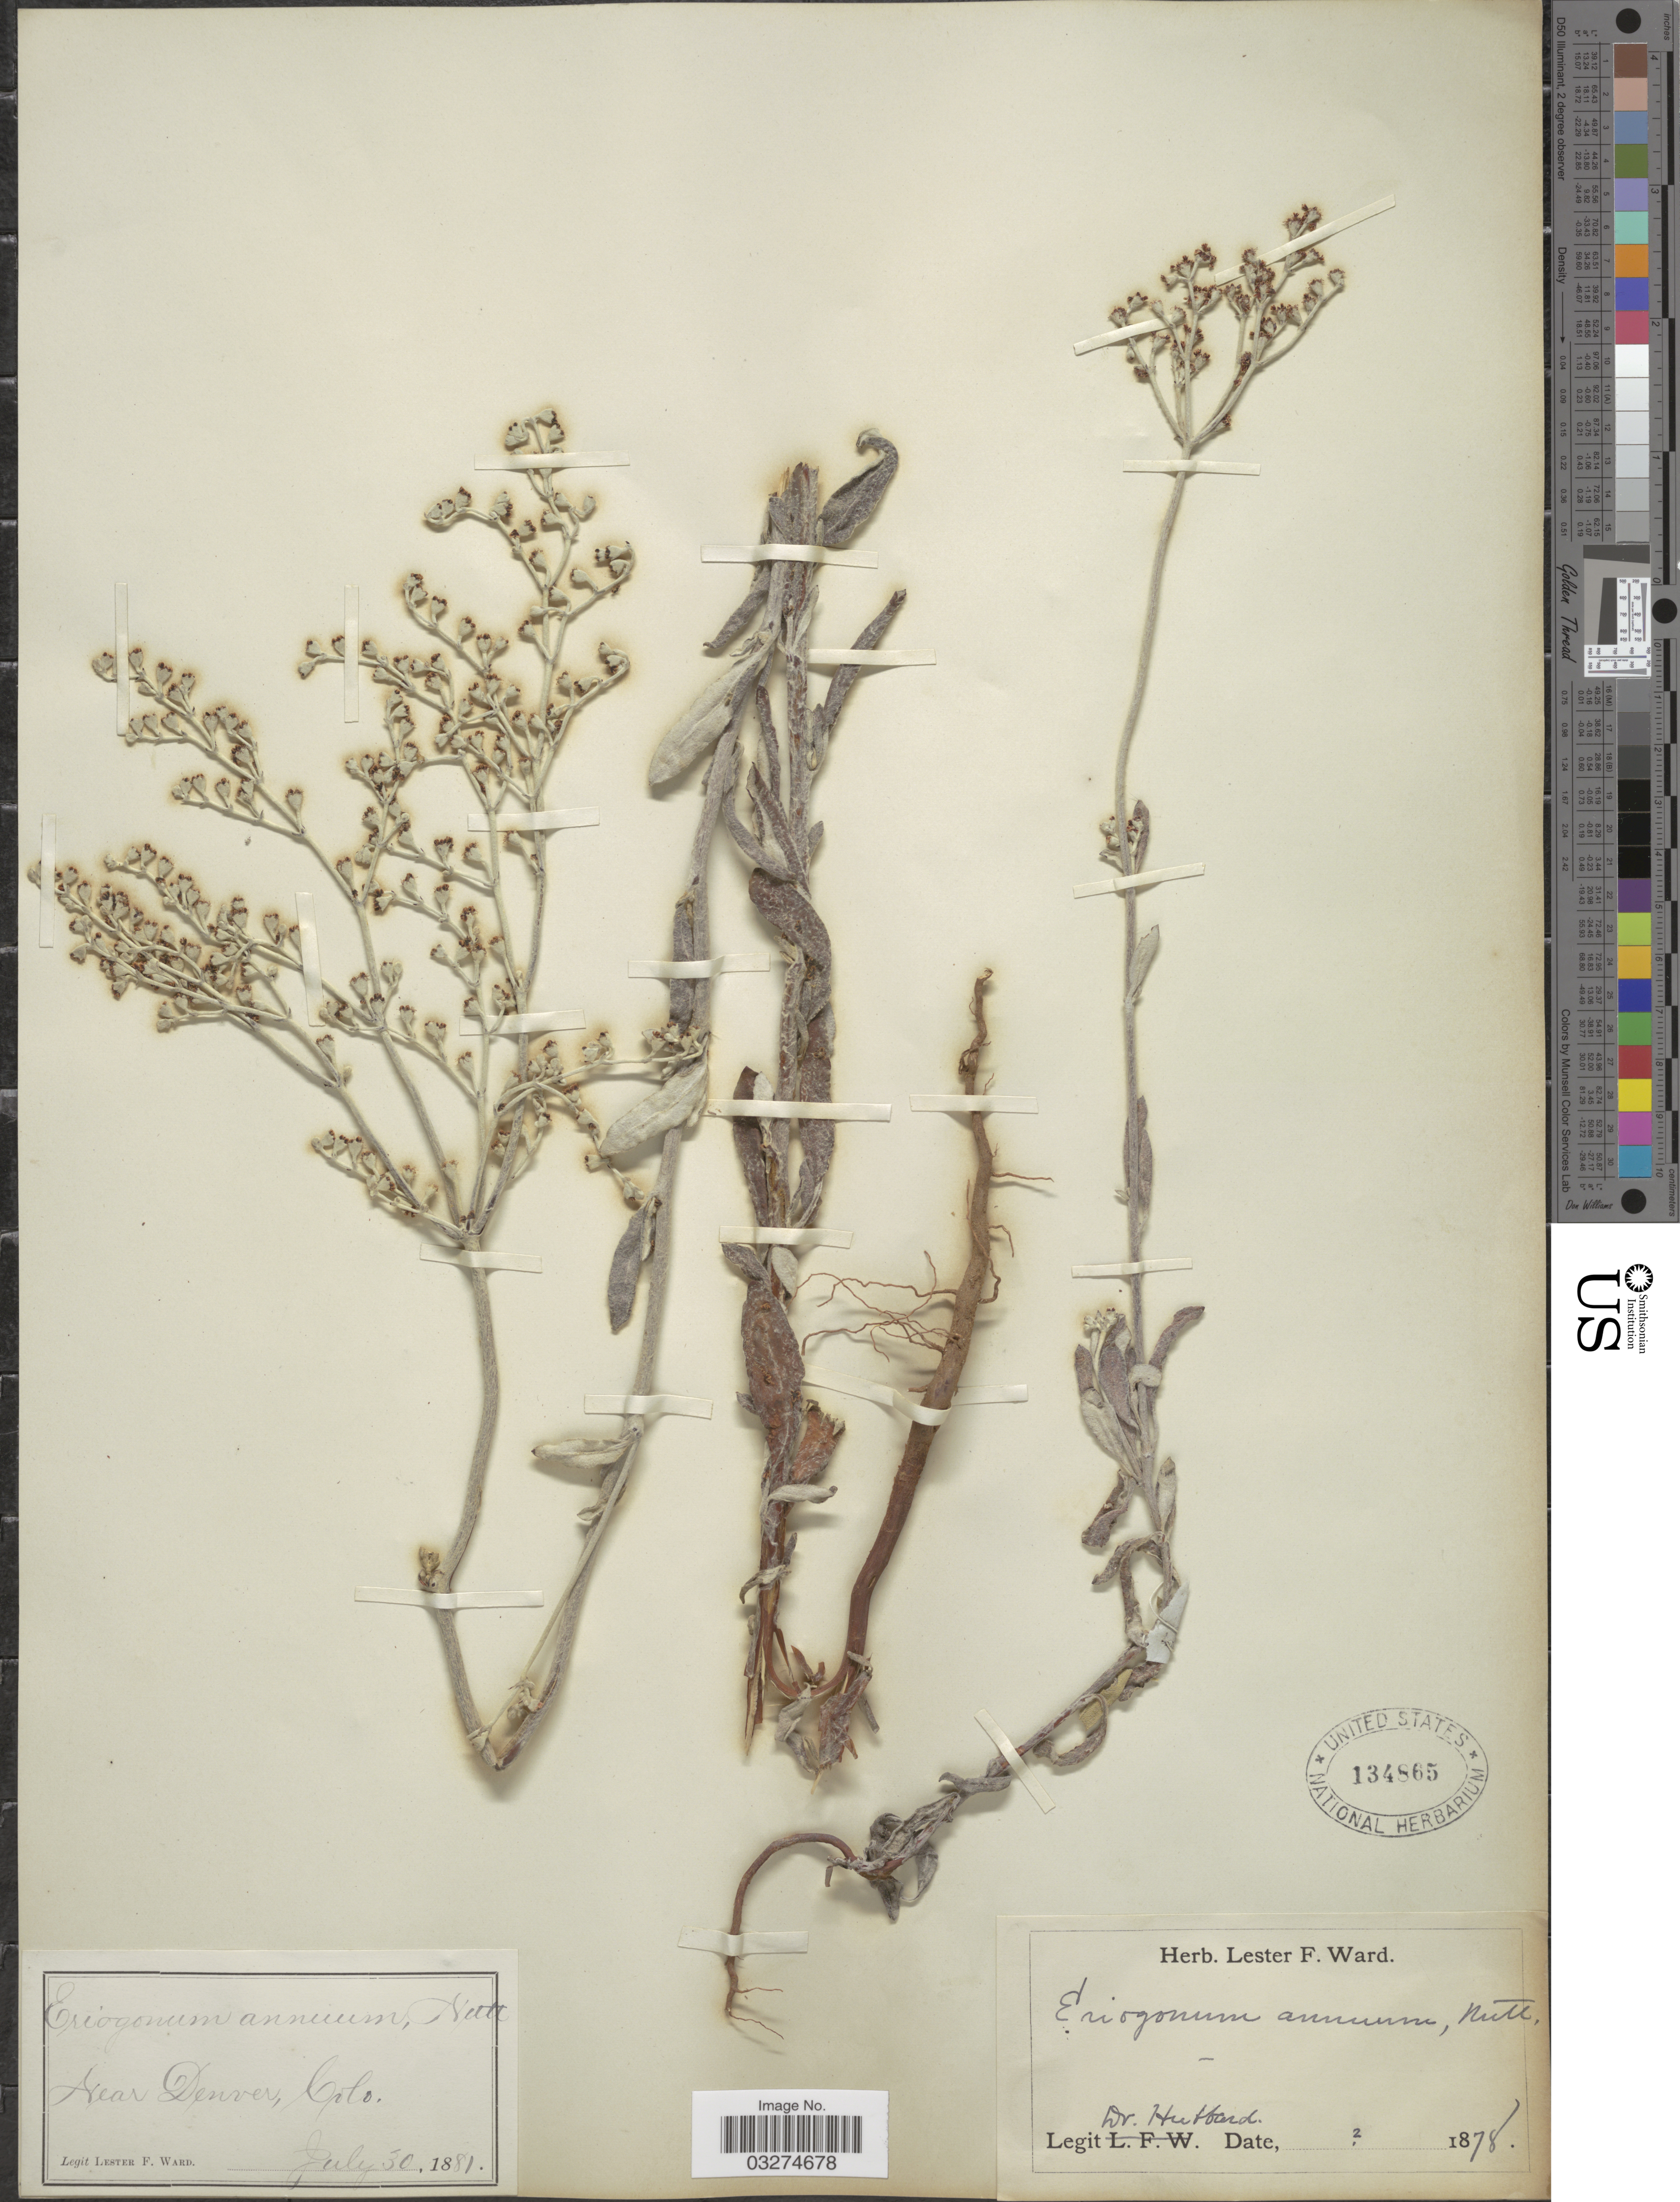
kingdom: Plantae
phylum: Tracheophyta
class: Magnoliopsida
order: Caryophyllales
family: Polygonaceae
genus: Eriogonum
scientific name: Eriogonum annuum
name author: Nutt.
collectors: L. F. Ward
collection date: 1878/1881-07-30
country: United States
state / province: Colorado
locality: Near Denver.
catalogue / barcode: US 134865